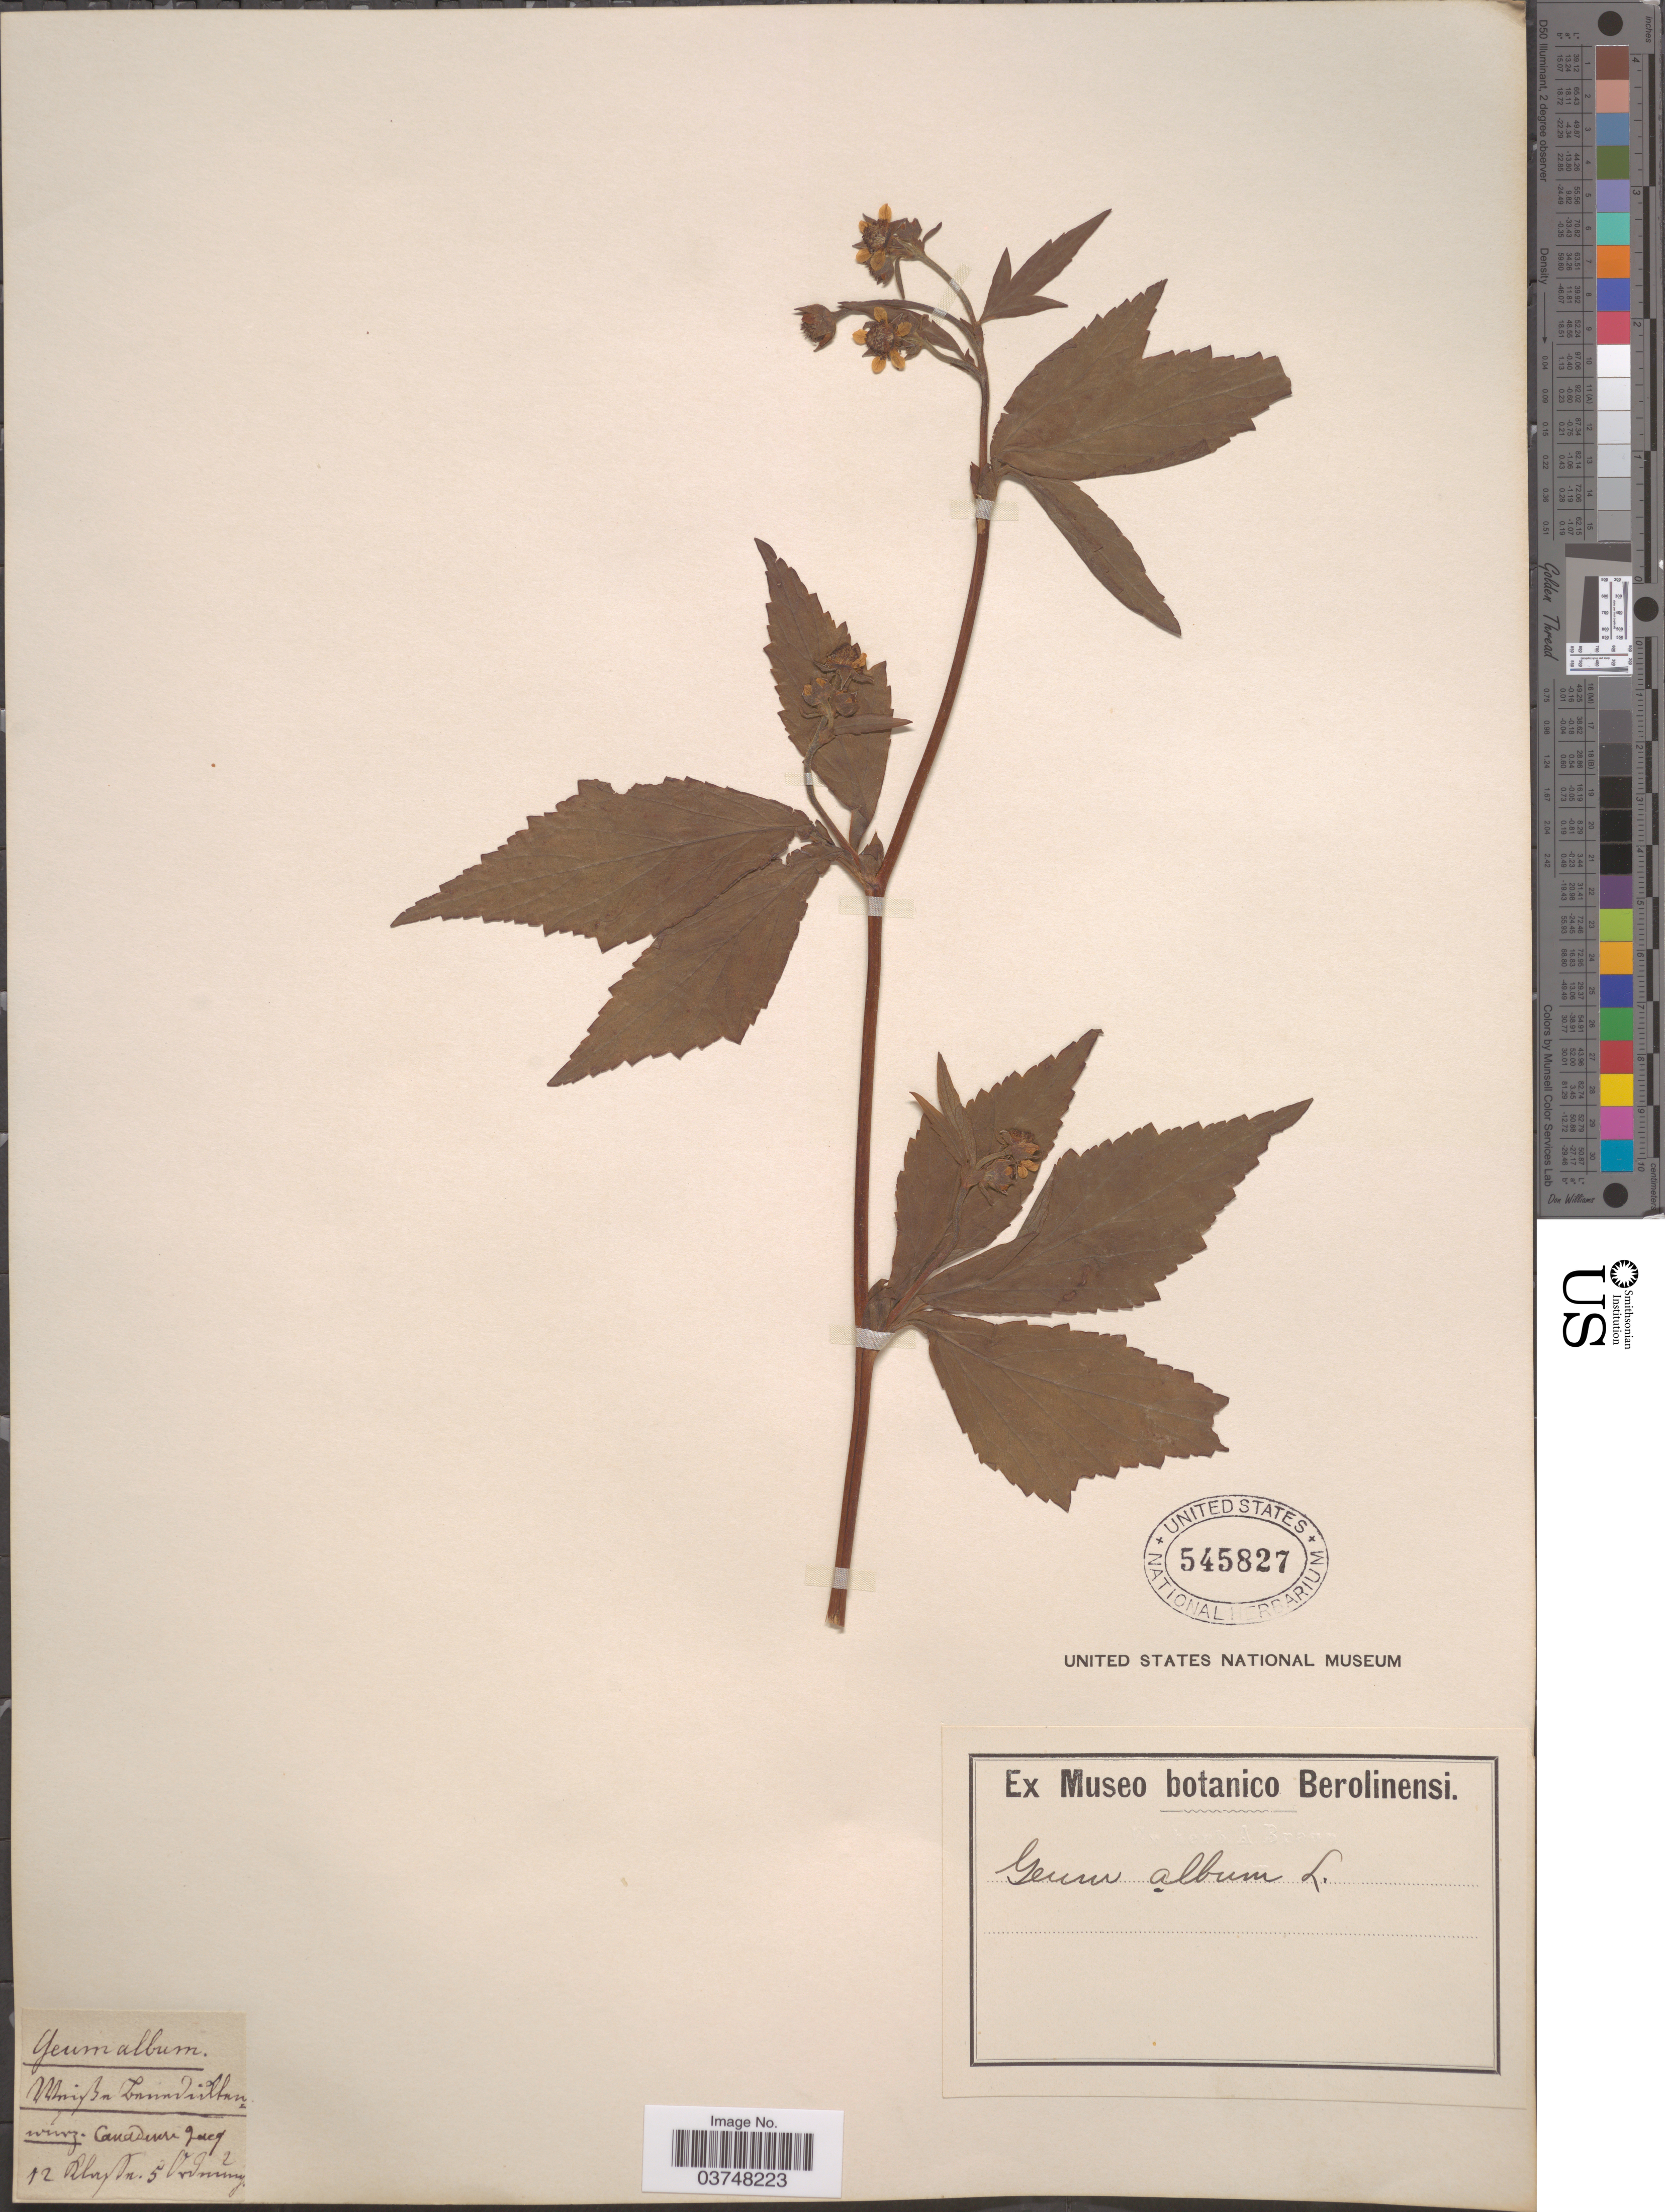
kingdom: Plantae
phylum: Tracheophyta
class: Magnoliopsida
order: Rosales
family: Rosaceae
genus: Geum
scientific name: Geum album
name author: J.F. Gmel.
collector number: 5?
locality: Ordunning. [interpreted]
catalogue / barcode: US 545827